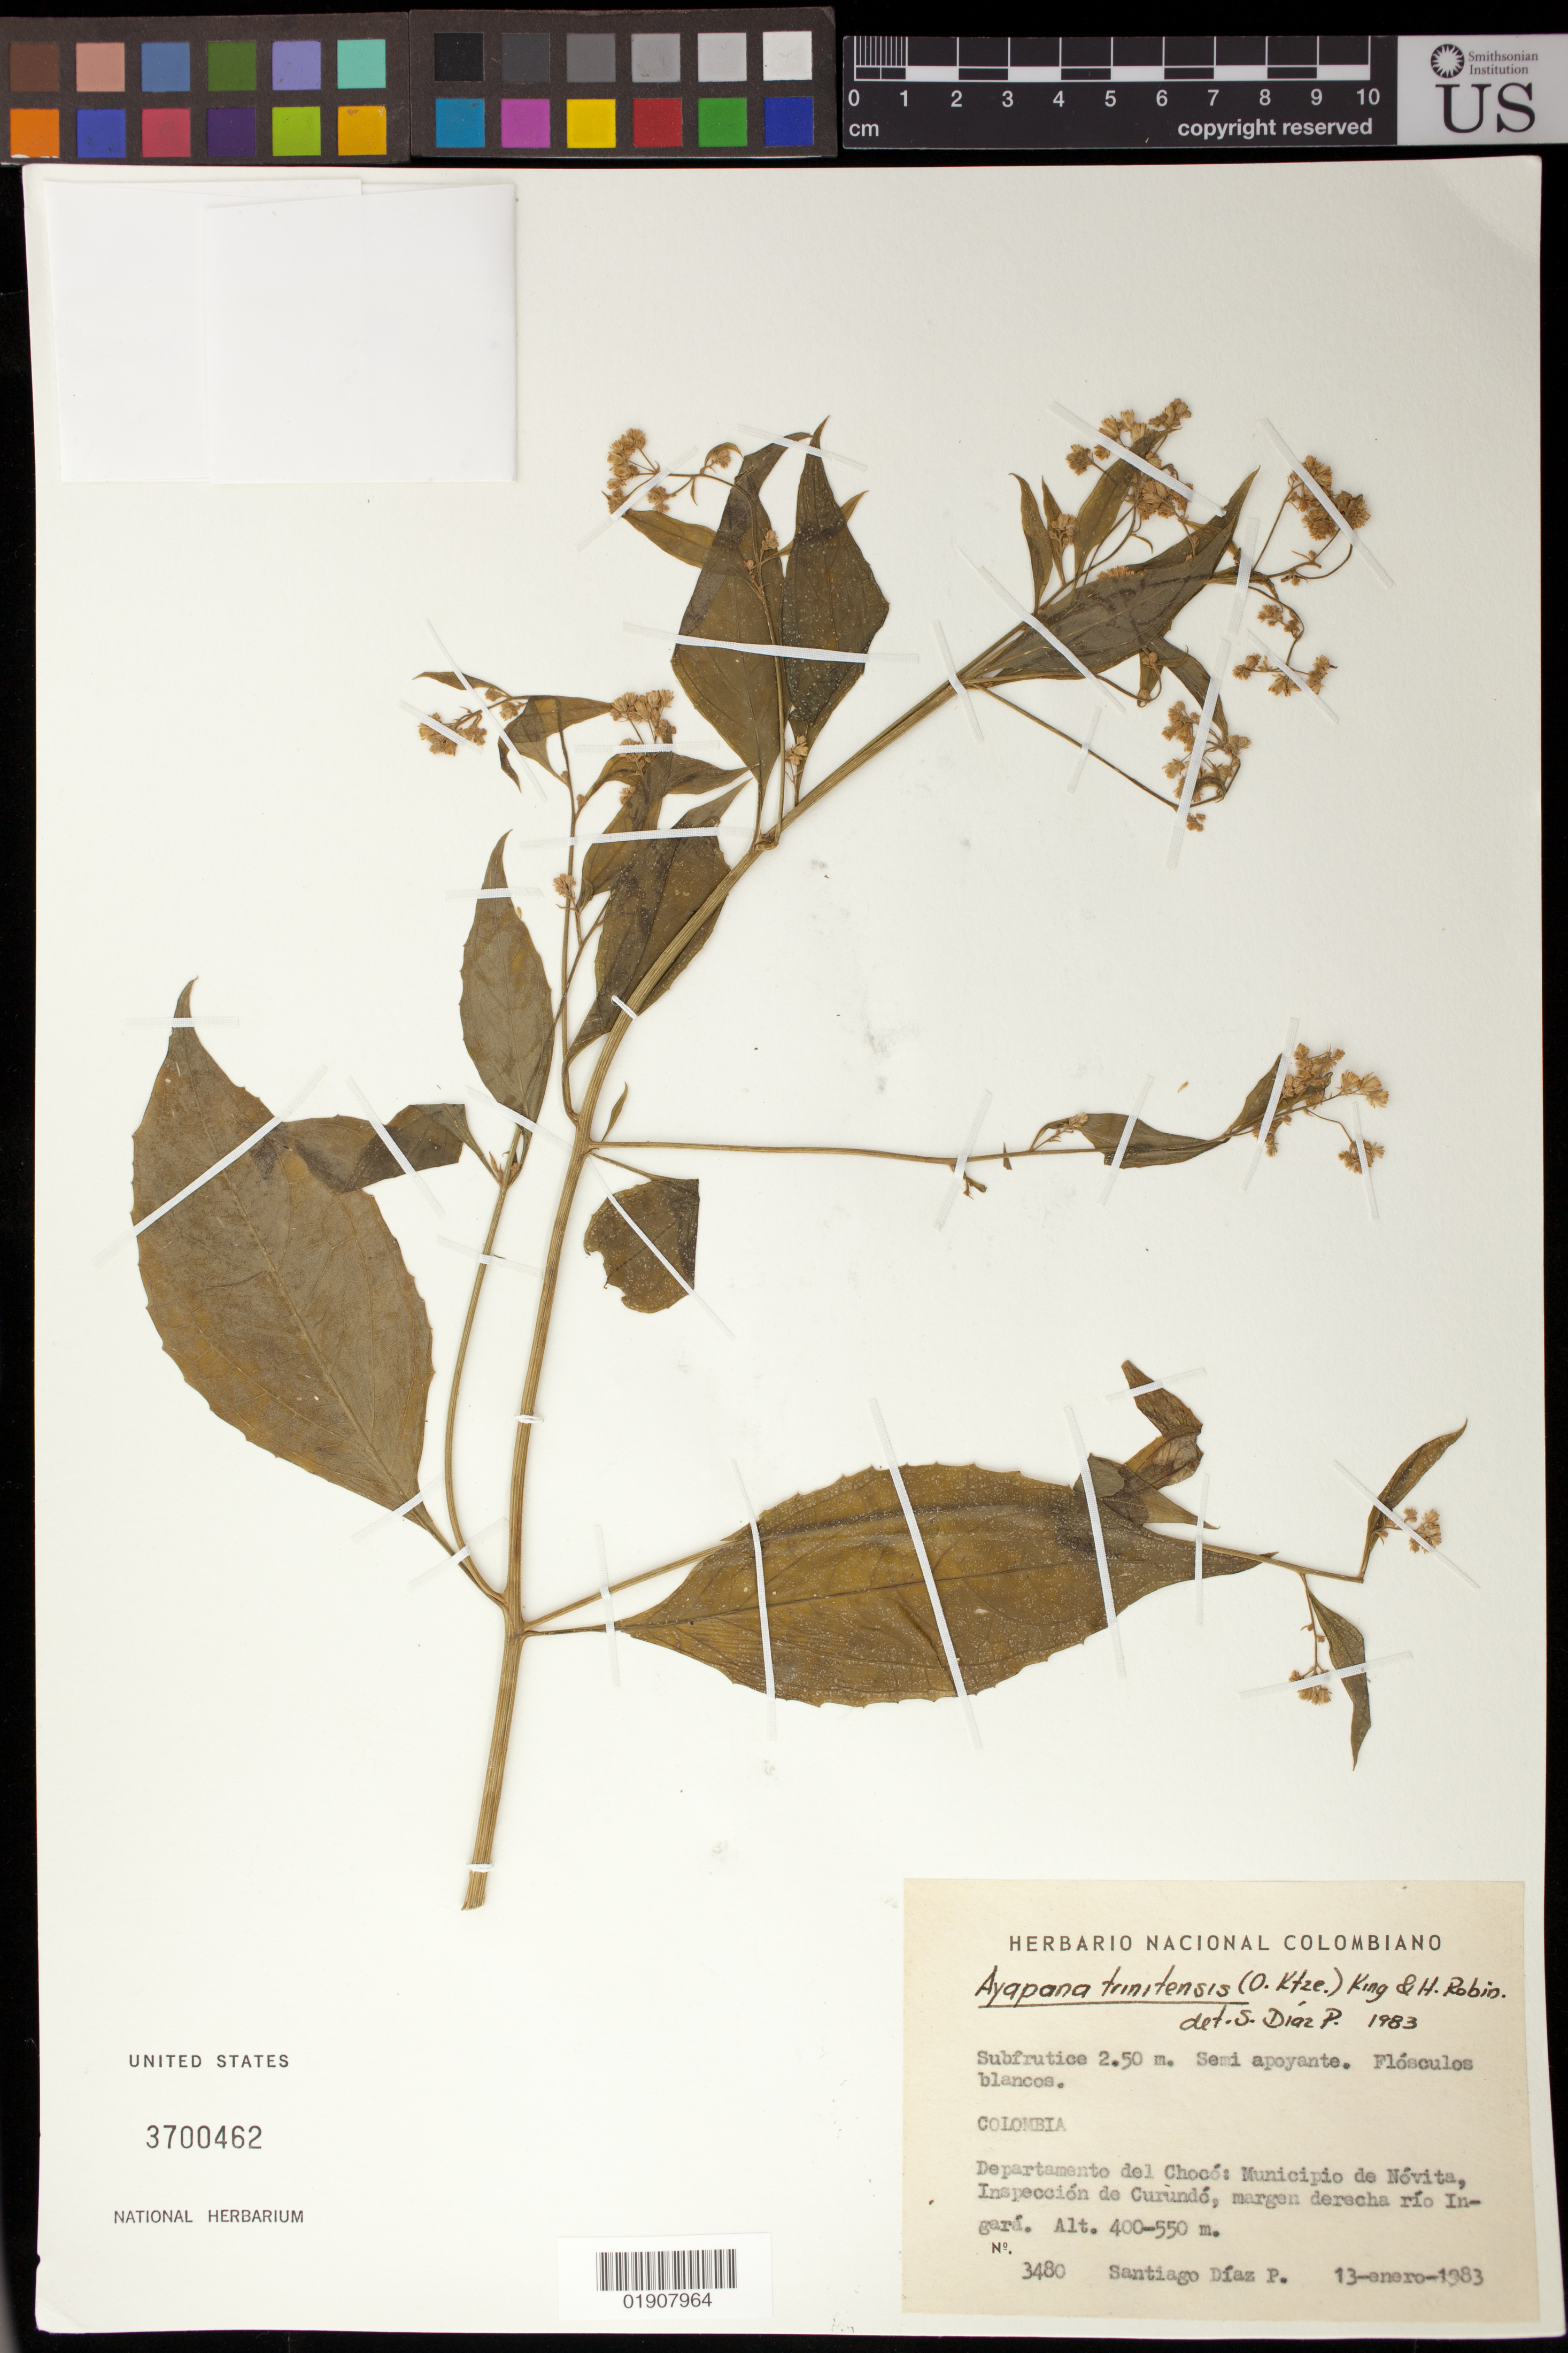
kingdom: Plantae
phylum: Tracheophyta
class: Magnoliopsida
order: Asterales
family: Asteraceae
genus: Ayapana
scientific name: Ayapana trinitensis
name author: (Kuntze) R.M. King & H. Rob.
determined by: Díaz Píedrahíta, S.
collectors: S. Díaz Píedrahíta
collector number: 3480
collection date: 1983-01-13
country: Colombia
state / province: Chocó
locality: Municipio de Novita, Inspeccion de Curundo, margen derecha rio Ingara.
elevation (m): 400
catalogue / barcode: US 3700462